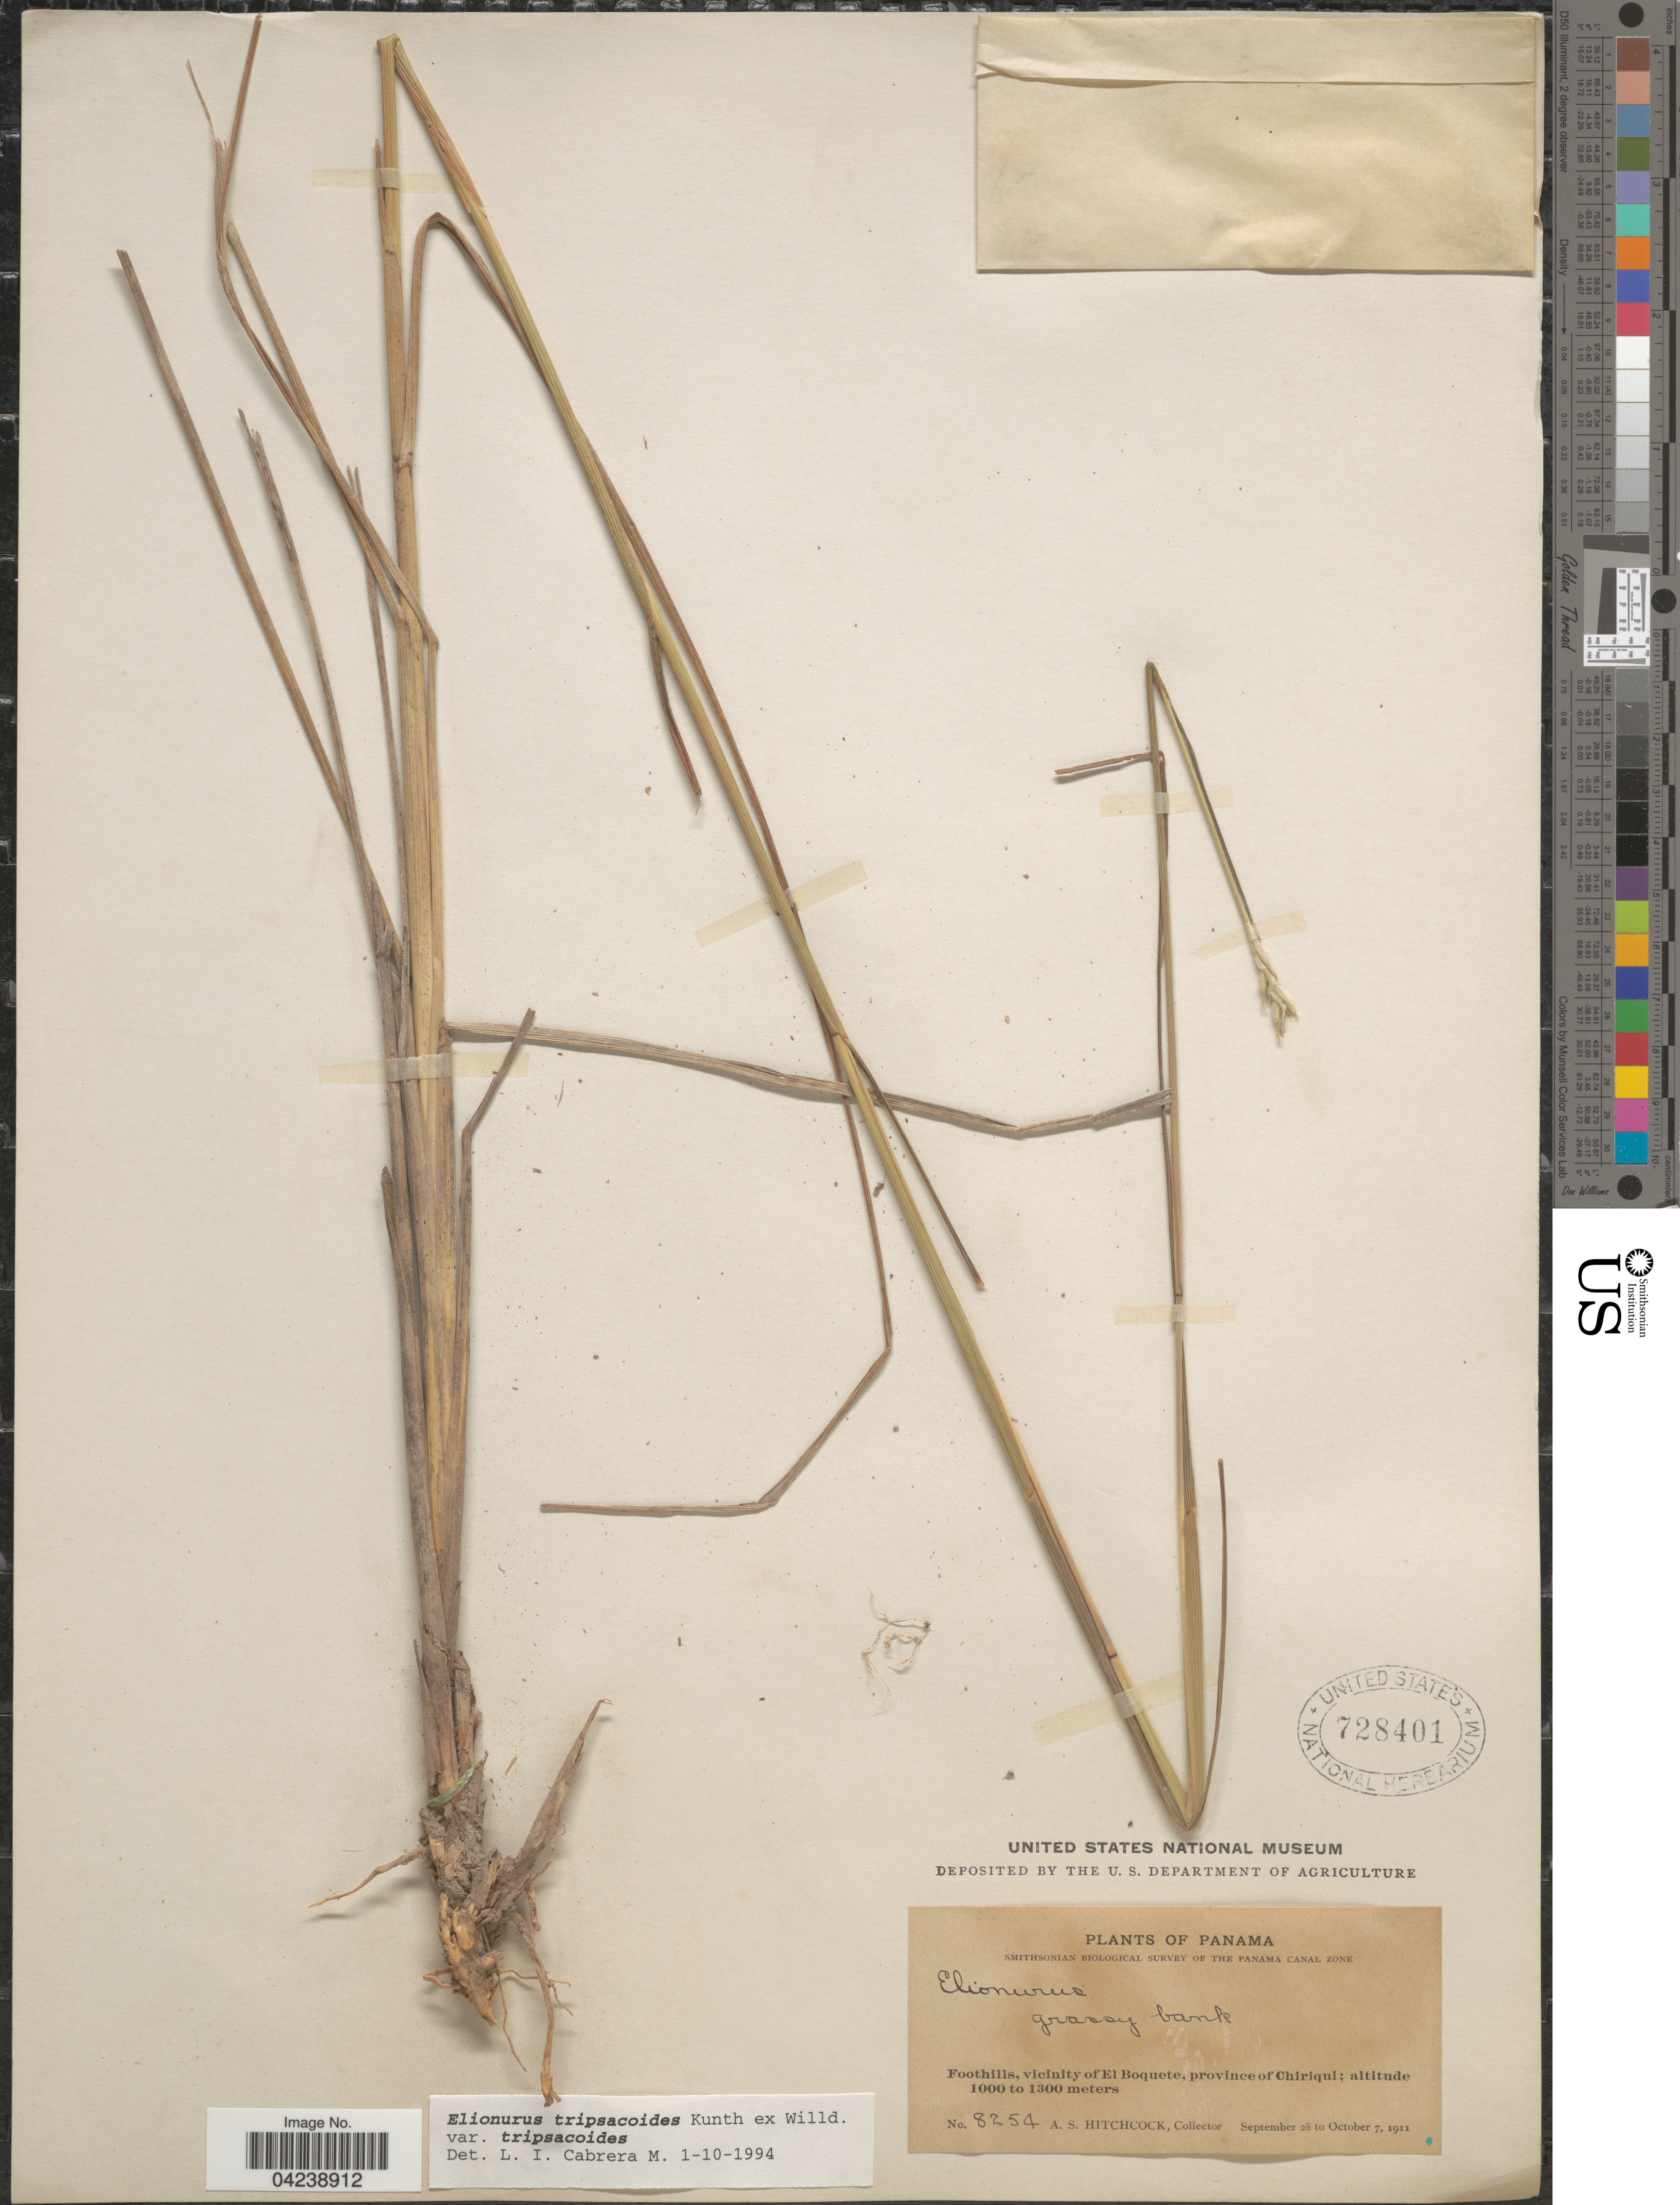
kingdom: Plantae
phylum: Tracheophyta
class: Liliopsida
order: Poales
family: Poaceae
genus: Elionurus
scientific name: Elionurus tripsacoides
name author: Humb. & Bonpl. ex Willd.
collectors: A. S. Hitchcock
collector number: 8254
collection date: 1911-09-28/1911-10-07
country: Panama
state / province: Chiriqui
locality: Smithsonian Biological Survey of the Panama Canal Zone. Foothills, vicinity of El Boquete.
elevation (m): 1000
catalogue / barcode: US 728401